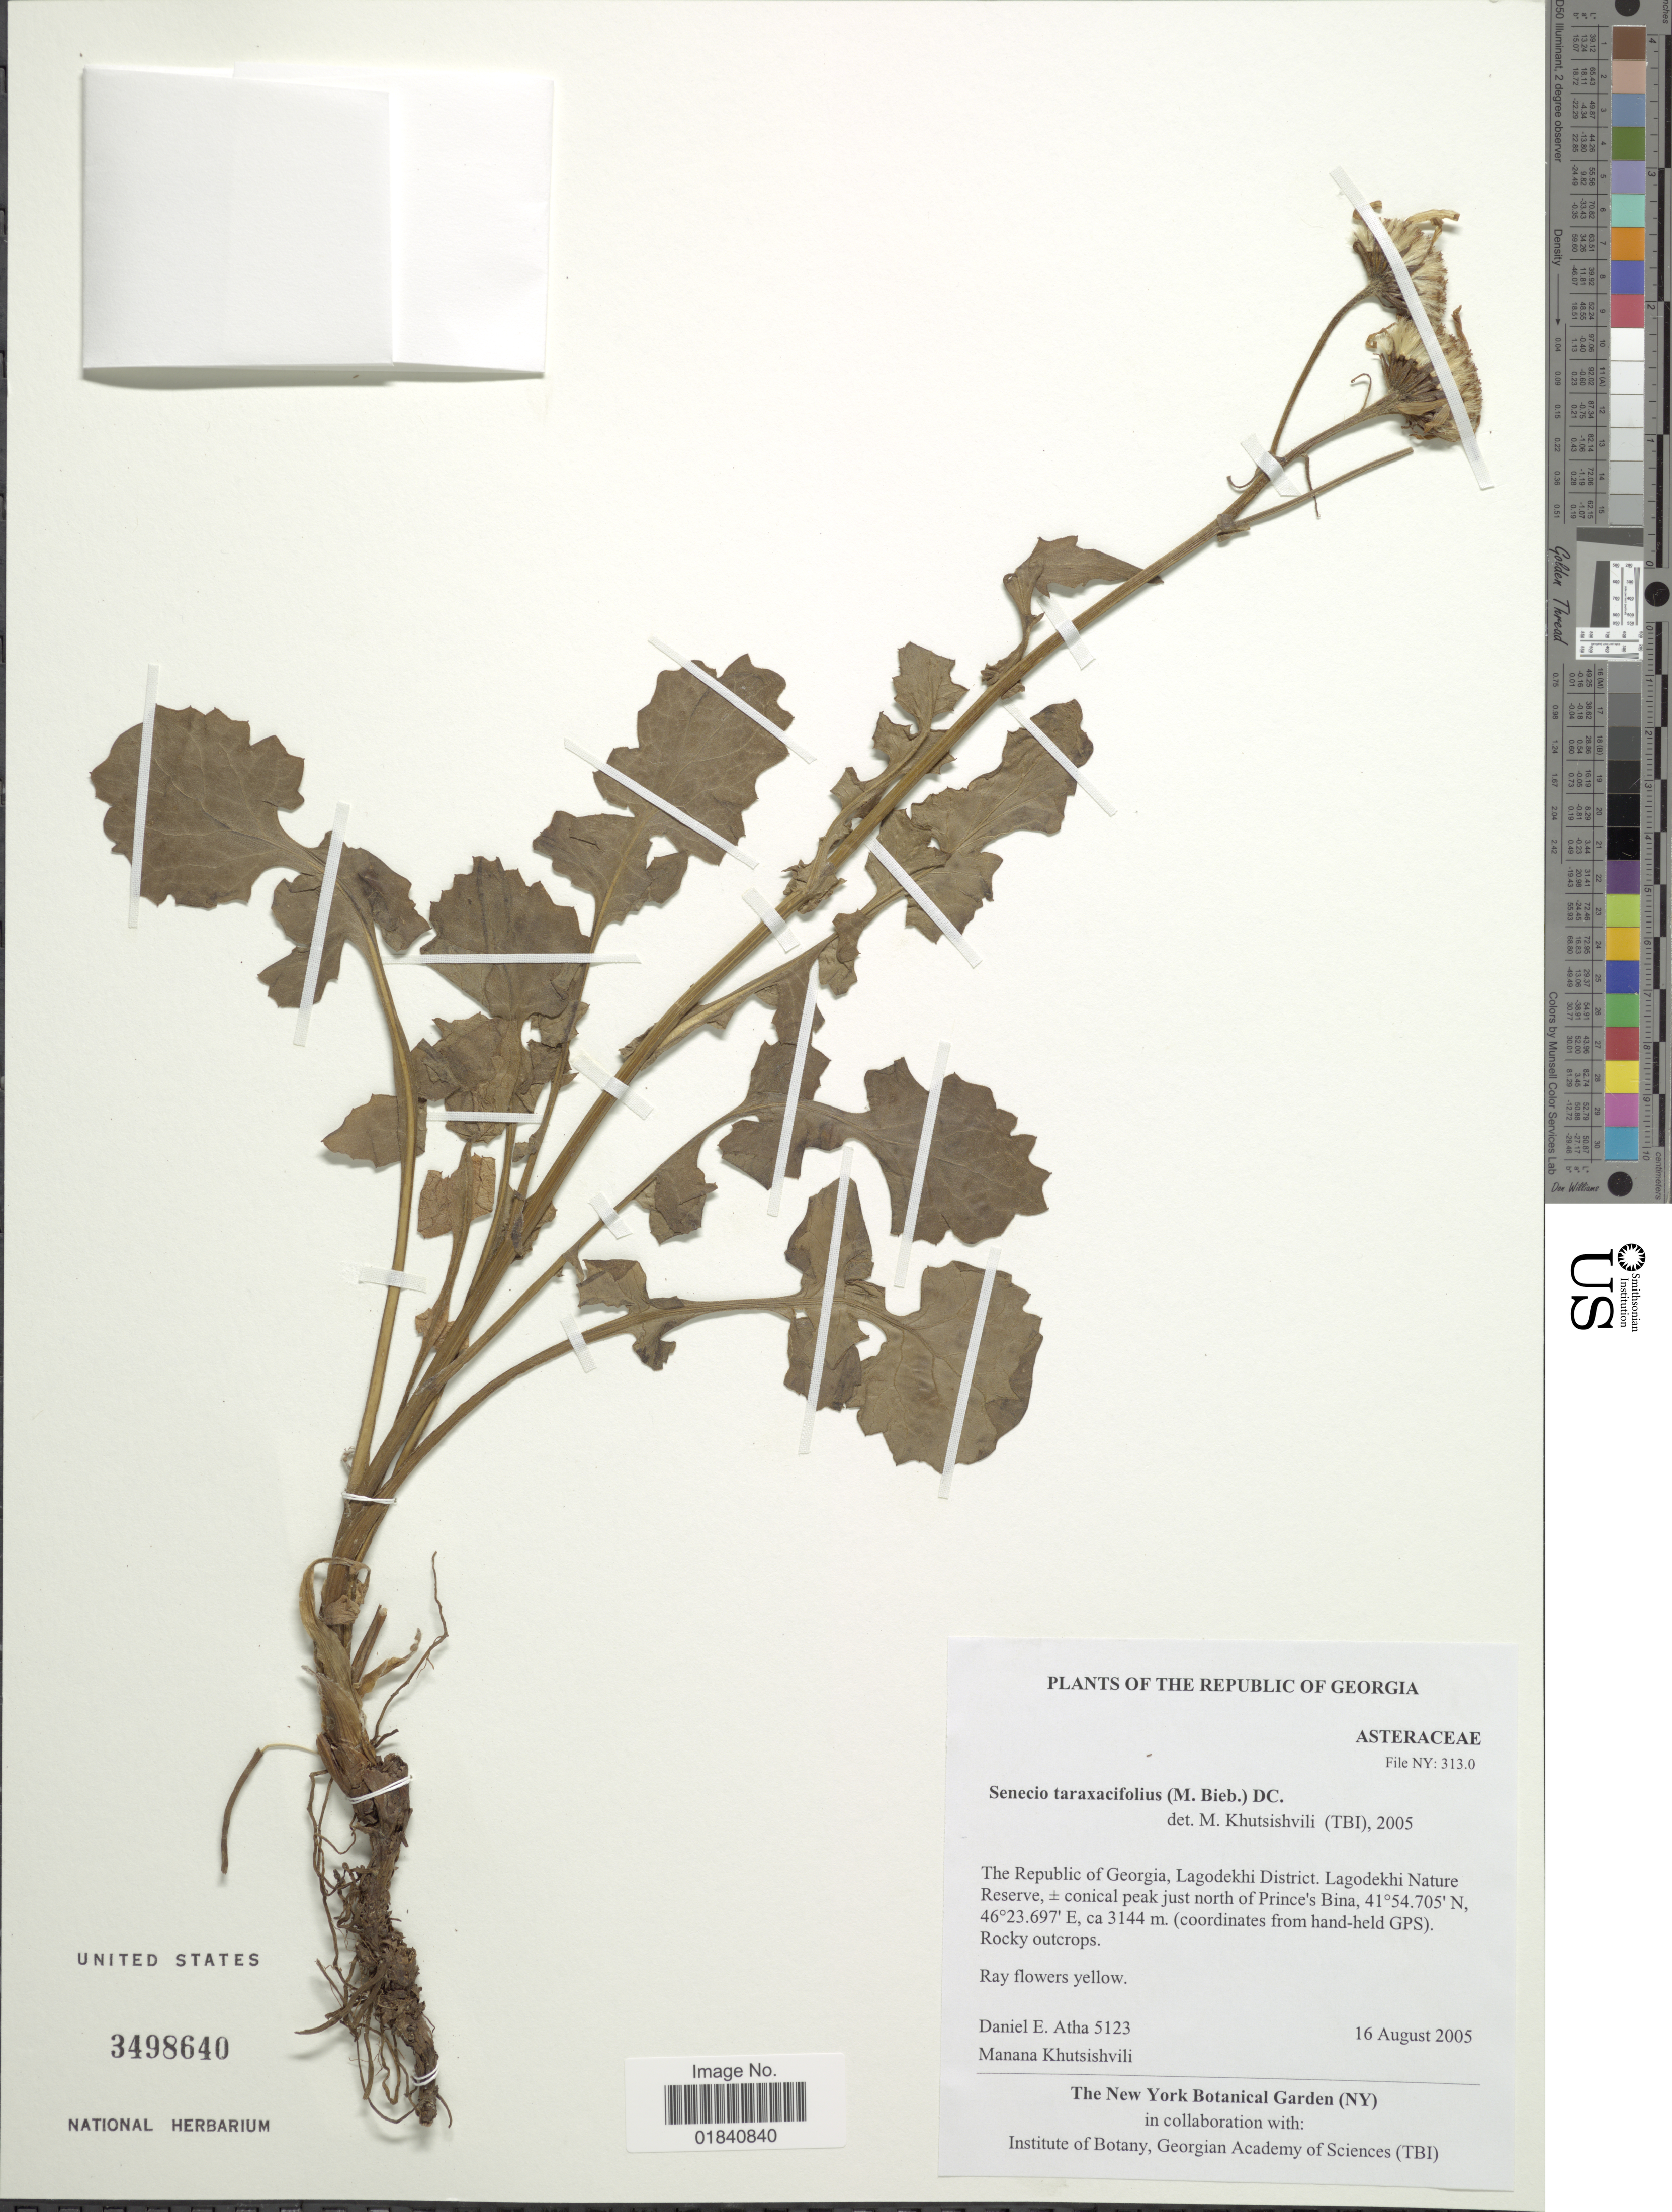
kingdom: Plantae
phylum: Tracheophyta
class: Magnoliopsida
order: Asterales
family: Asteraceae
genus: Iranecio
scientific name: Iranecio taraxacifolius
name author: (M. Bieb.) C. Jeffrey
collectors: D. Atha & M. Khutsiskvili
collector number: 5123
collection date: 2005-08-16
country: Georgia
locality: Lagodekhi District. Lagodekhi Nature Reserve, ± conical peak just north of Prince's Bina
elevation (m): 3144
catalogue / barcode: US 3498640